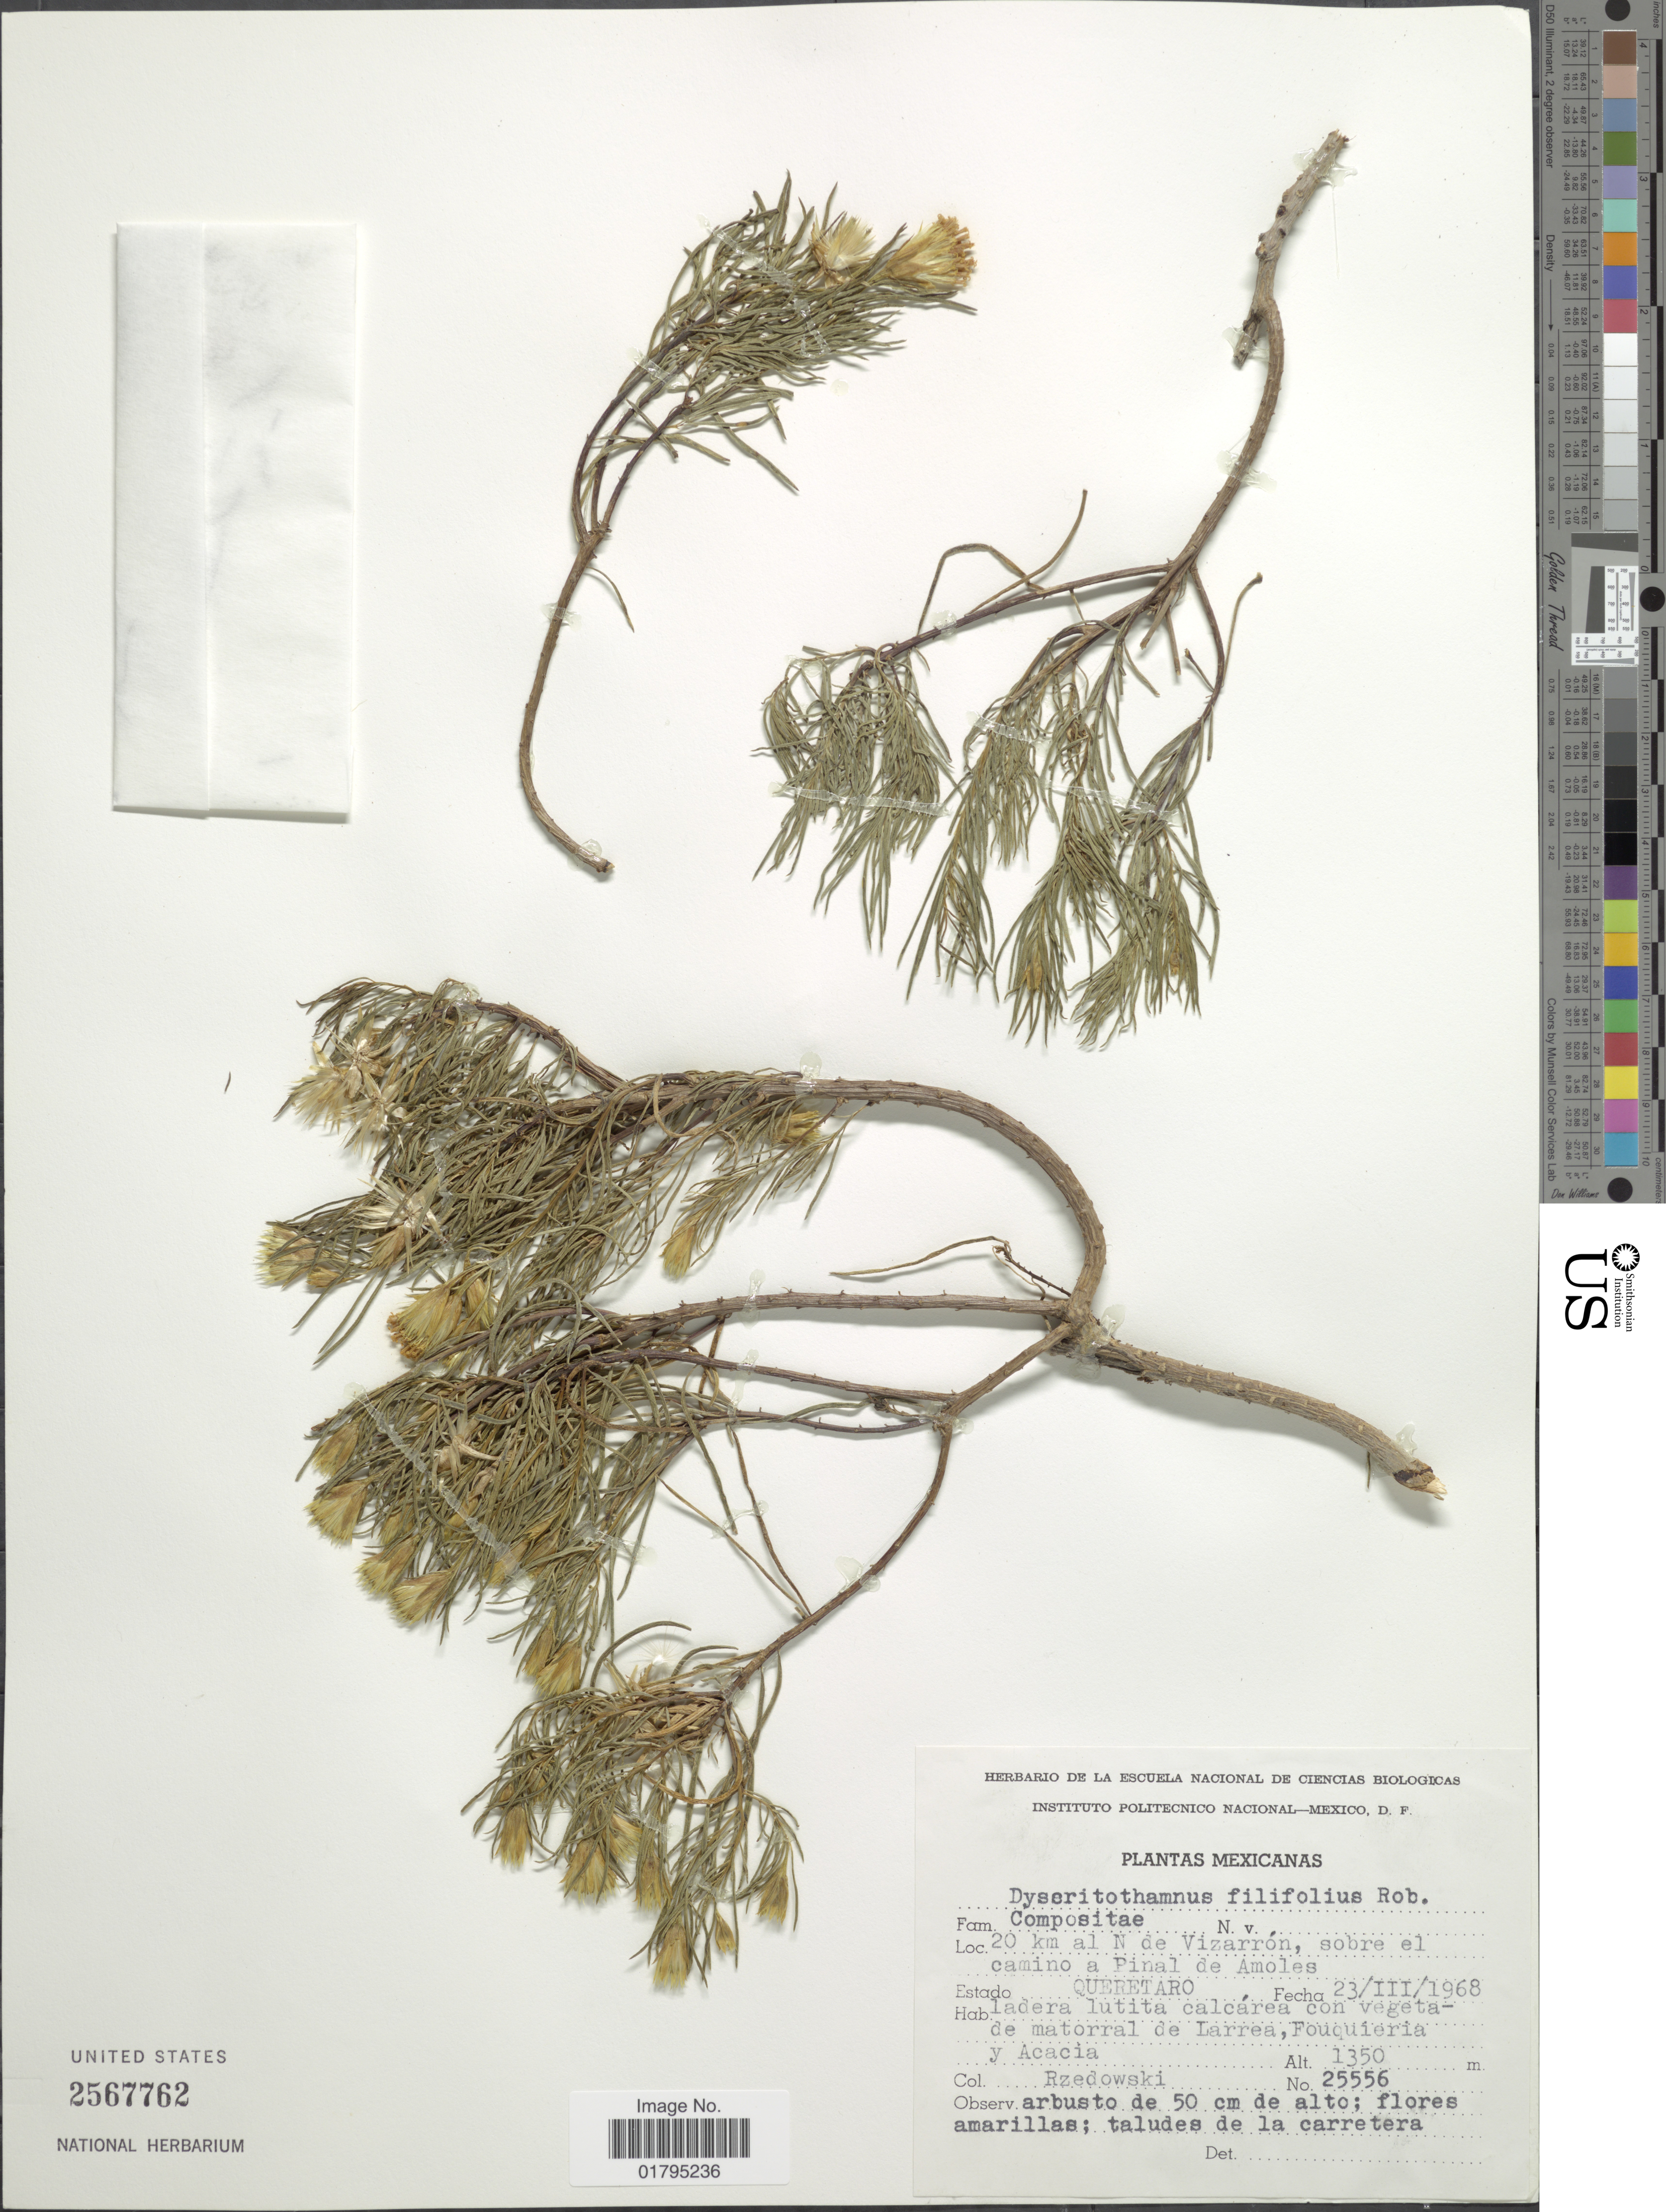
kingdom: Plantae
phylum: Tracheophyta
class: Magnoliopsida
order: Asterales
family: Asteraceae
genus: Dyscritothamnus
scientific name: Dyscritothamnus filifolius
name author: B.L. Rob.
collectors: Rzedowski, --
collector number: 25556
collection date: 1968-03-23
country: Mexico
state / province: Querétaro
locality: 20 km al N de Vizarron, sobre el camino a Pinal de Amoles, Estado Queretaro.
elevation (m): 1350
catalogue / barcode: US 2567762